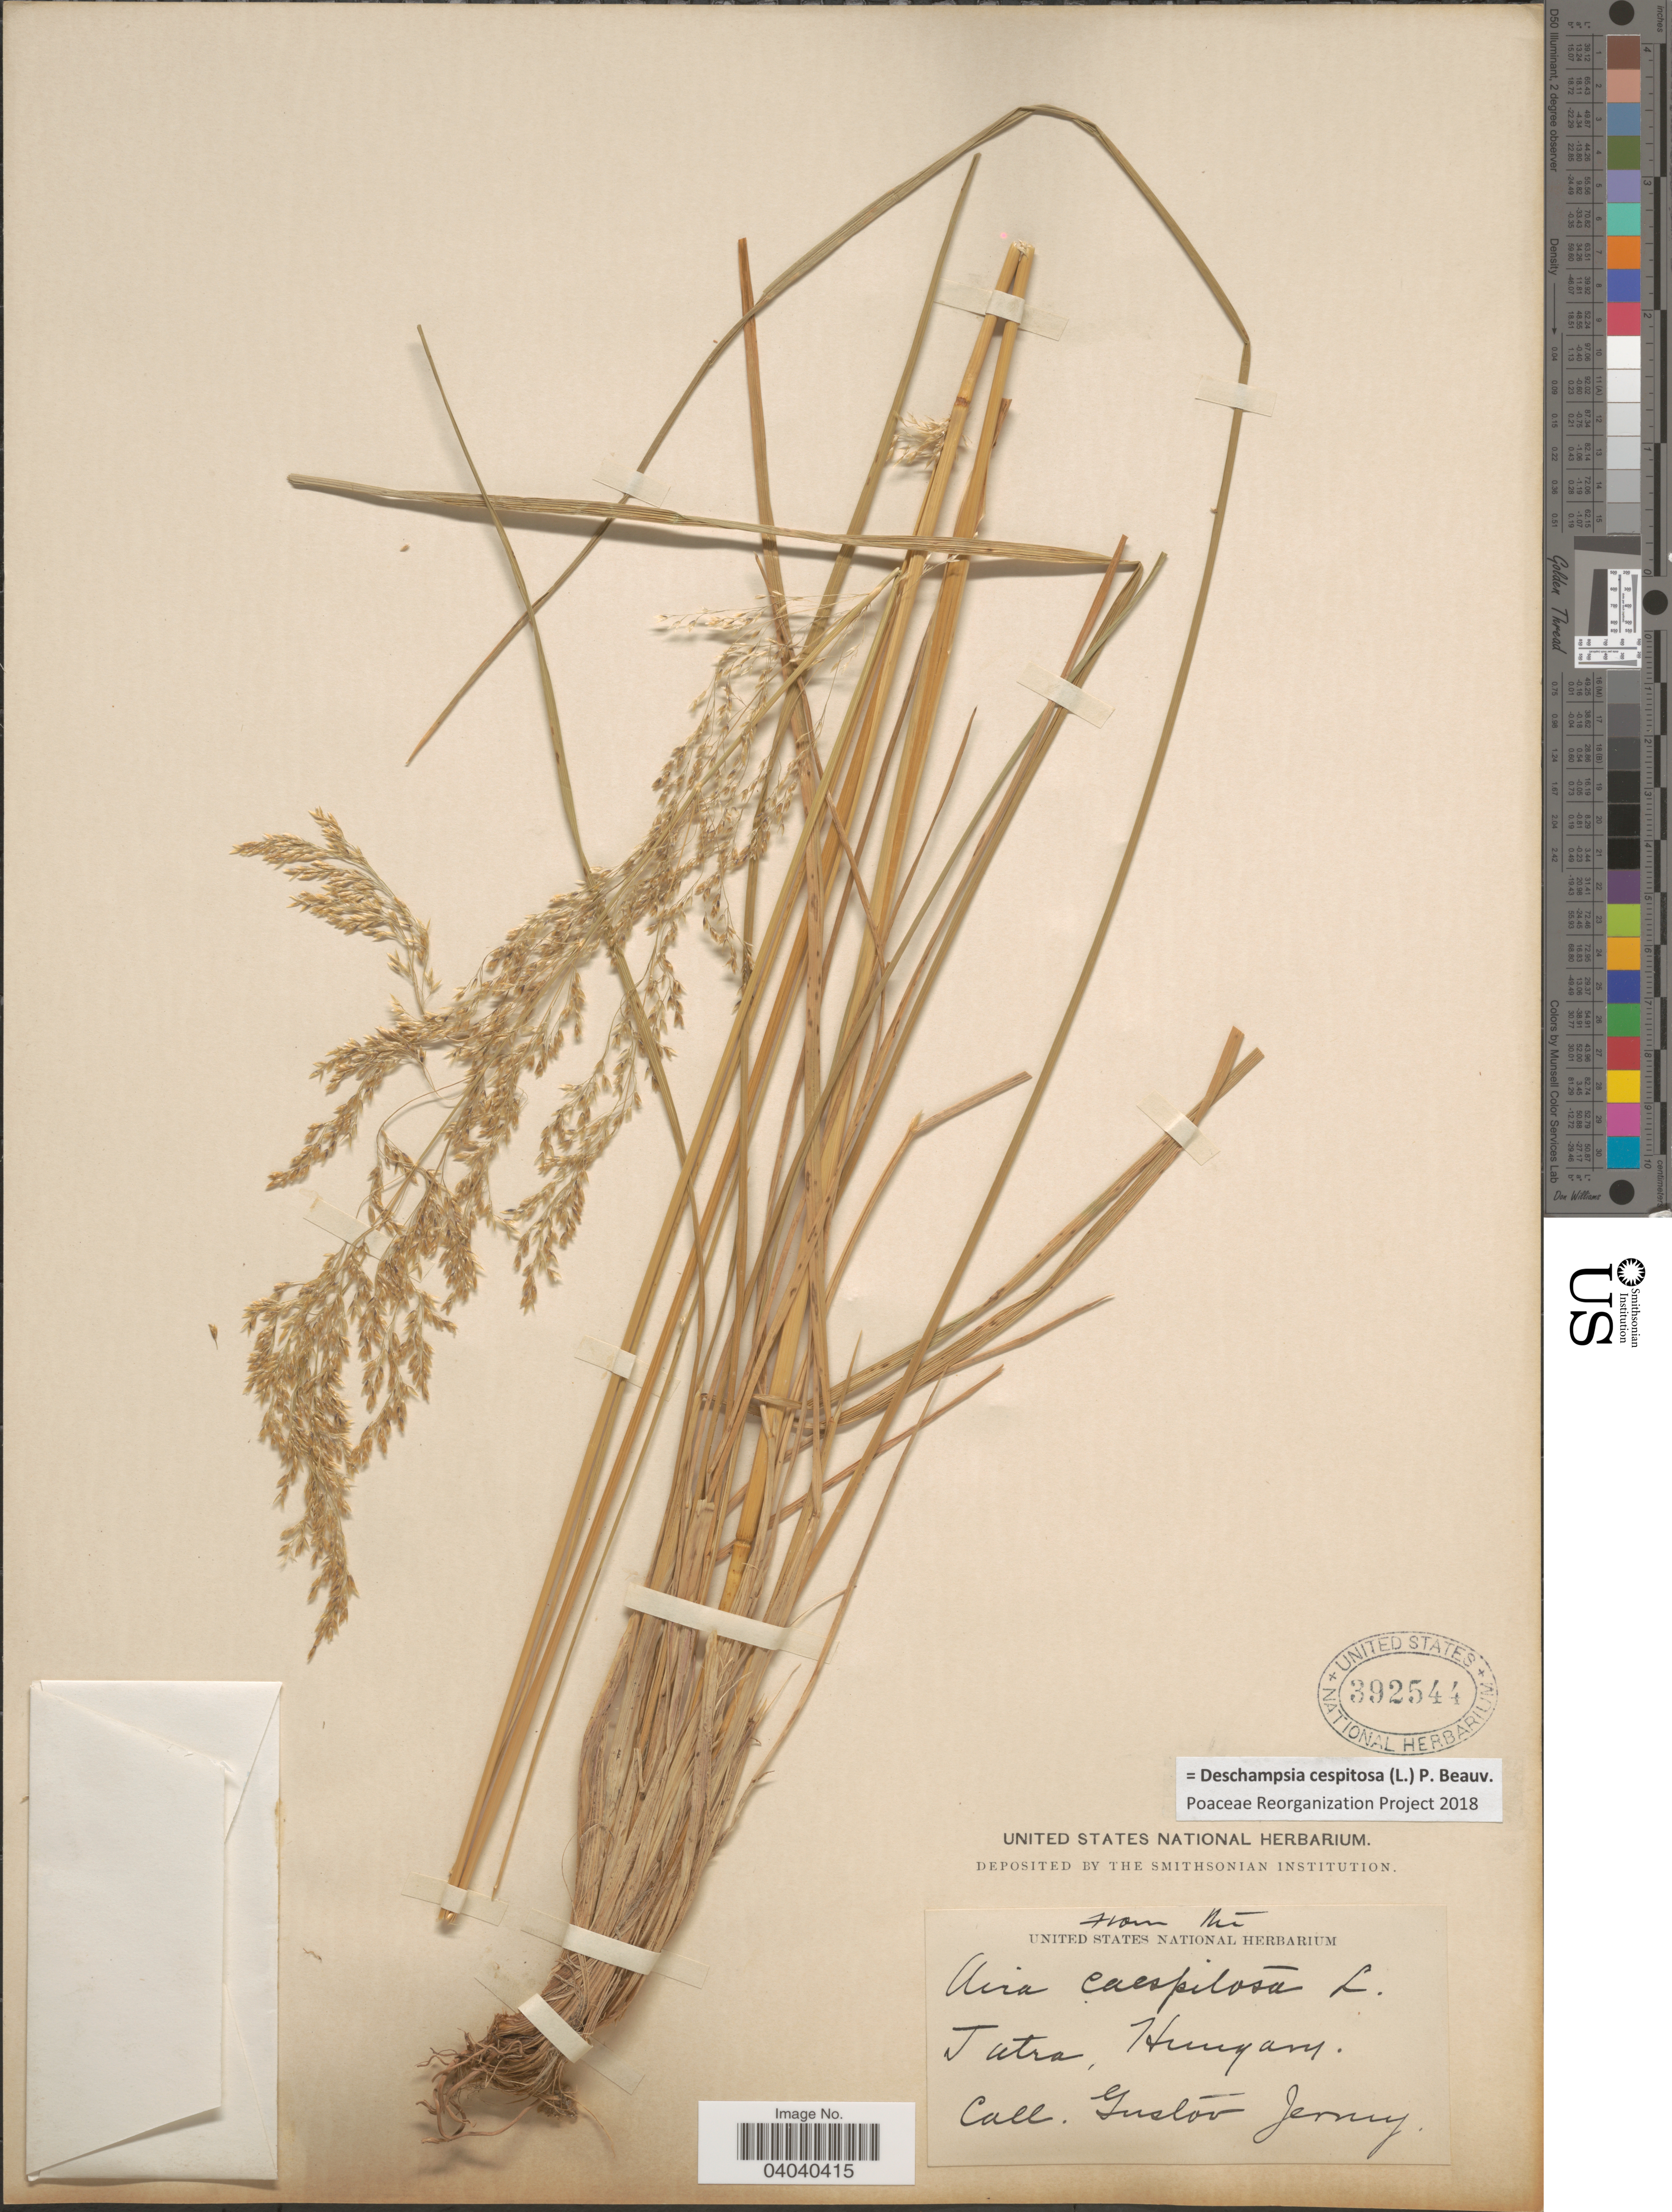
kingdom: Plantae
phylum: Tracheophyta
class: Liliopsida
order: Poales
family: Poaceae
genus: Deschampsia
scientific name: Deschampsia cespitosa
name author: (L.) P. Beauv.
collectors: G. Jermy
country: Hungary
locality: Tatra.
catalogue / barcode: US 392544